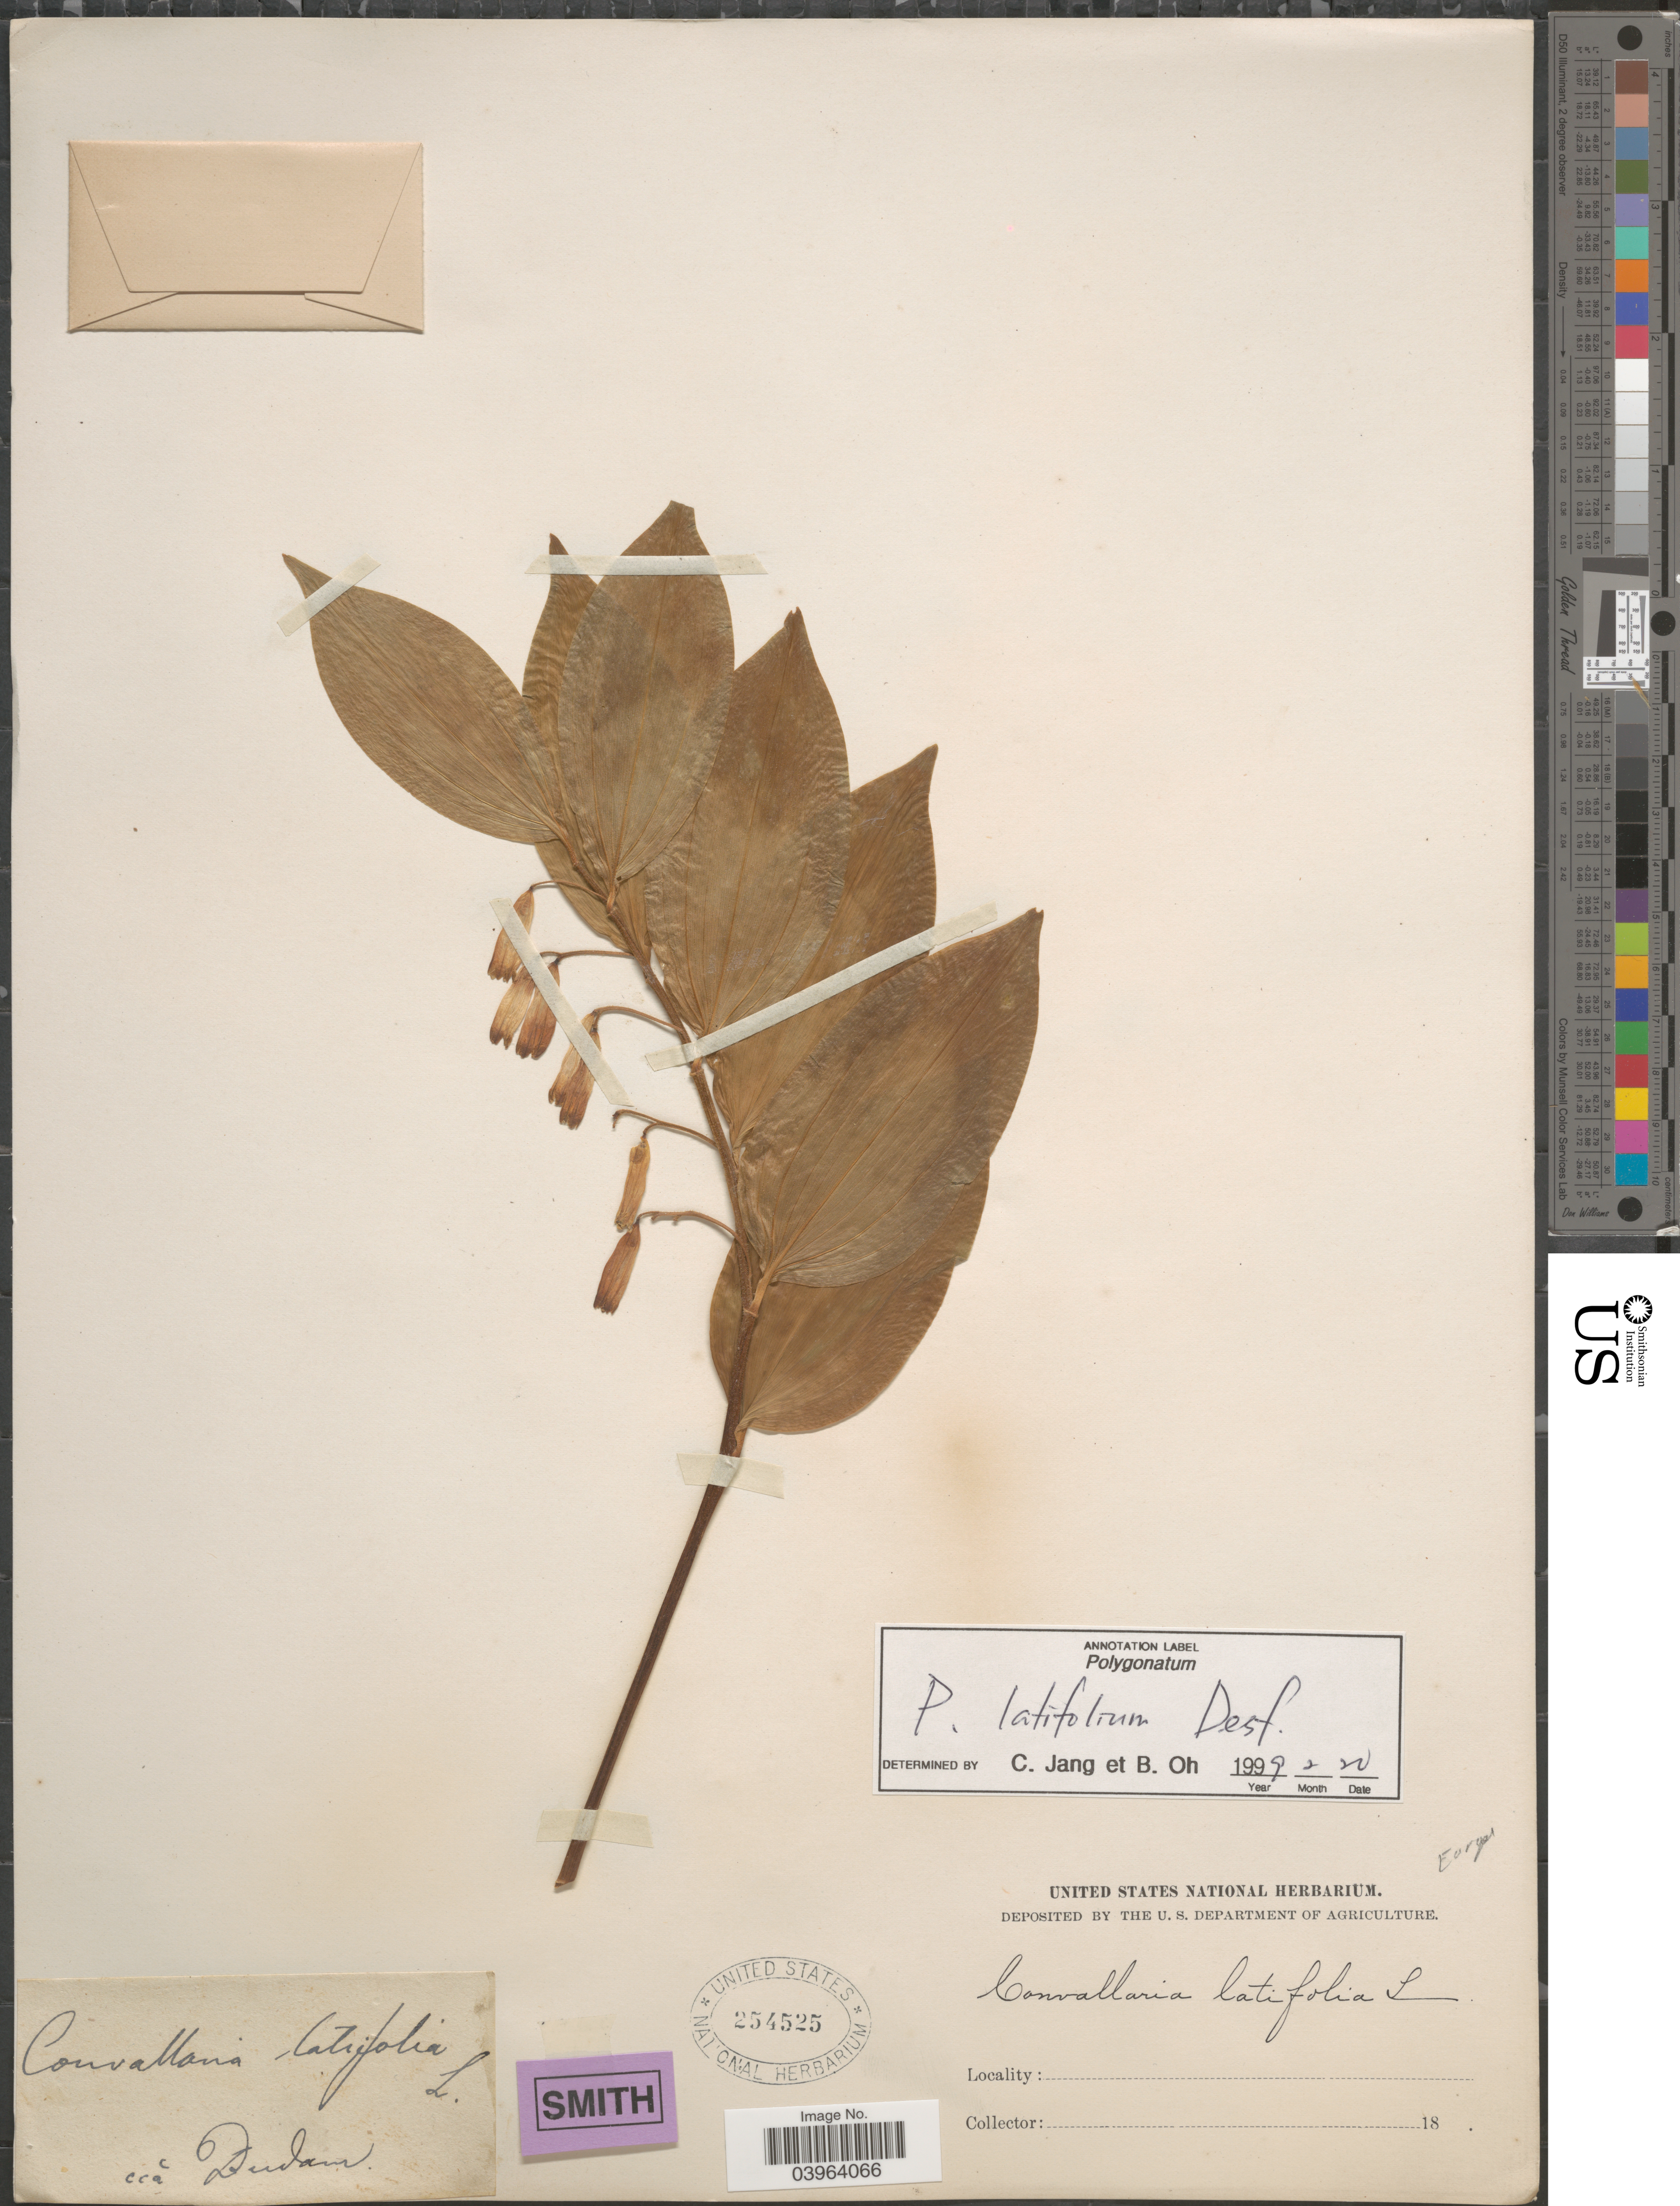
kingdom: Plantae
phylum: Tracheophyta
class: Liliopsida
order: Asparagales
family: Asparagaceae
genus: Polygonatum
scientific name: Polygonatum latifolium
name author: (Jacq.) Desf.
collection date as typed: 18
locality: Cca Dudam. [interpreted]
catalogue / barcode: US 254525